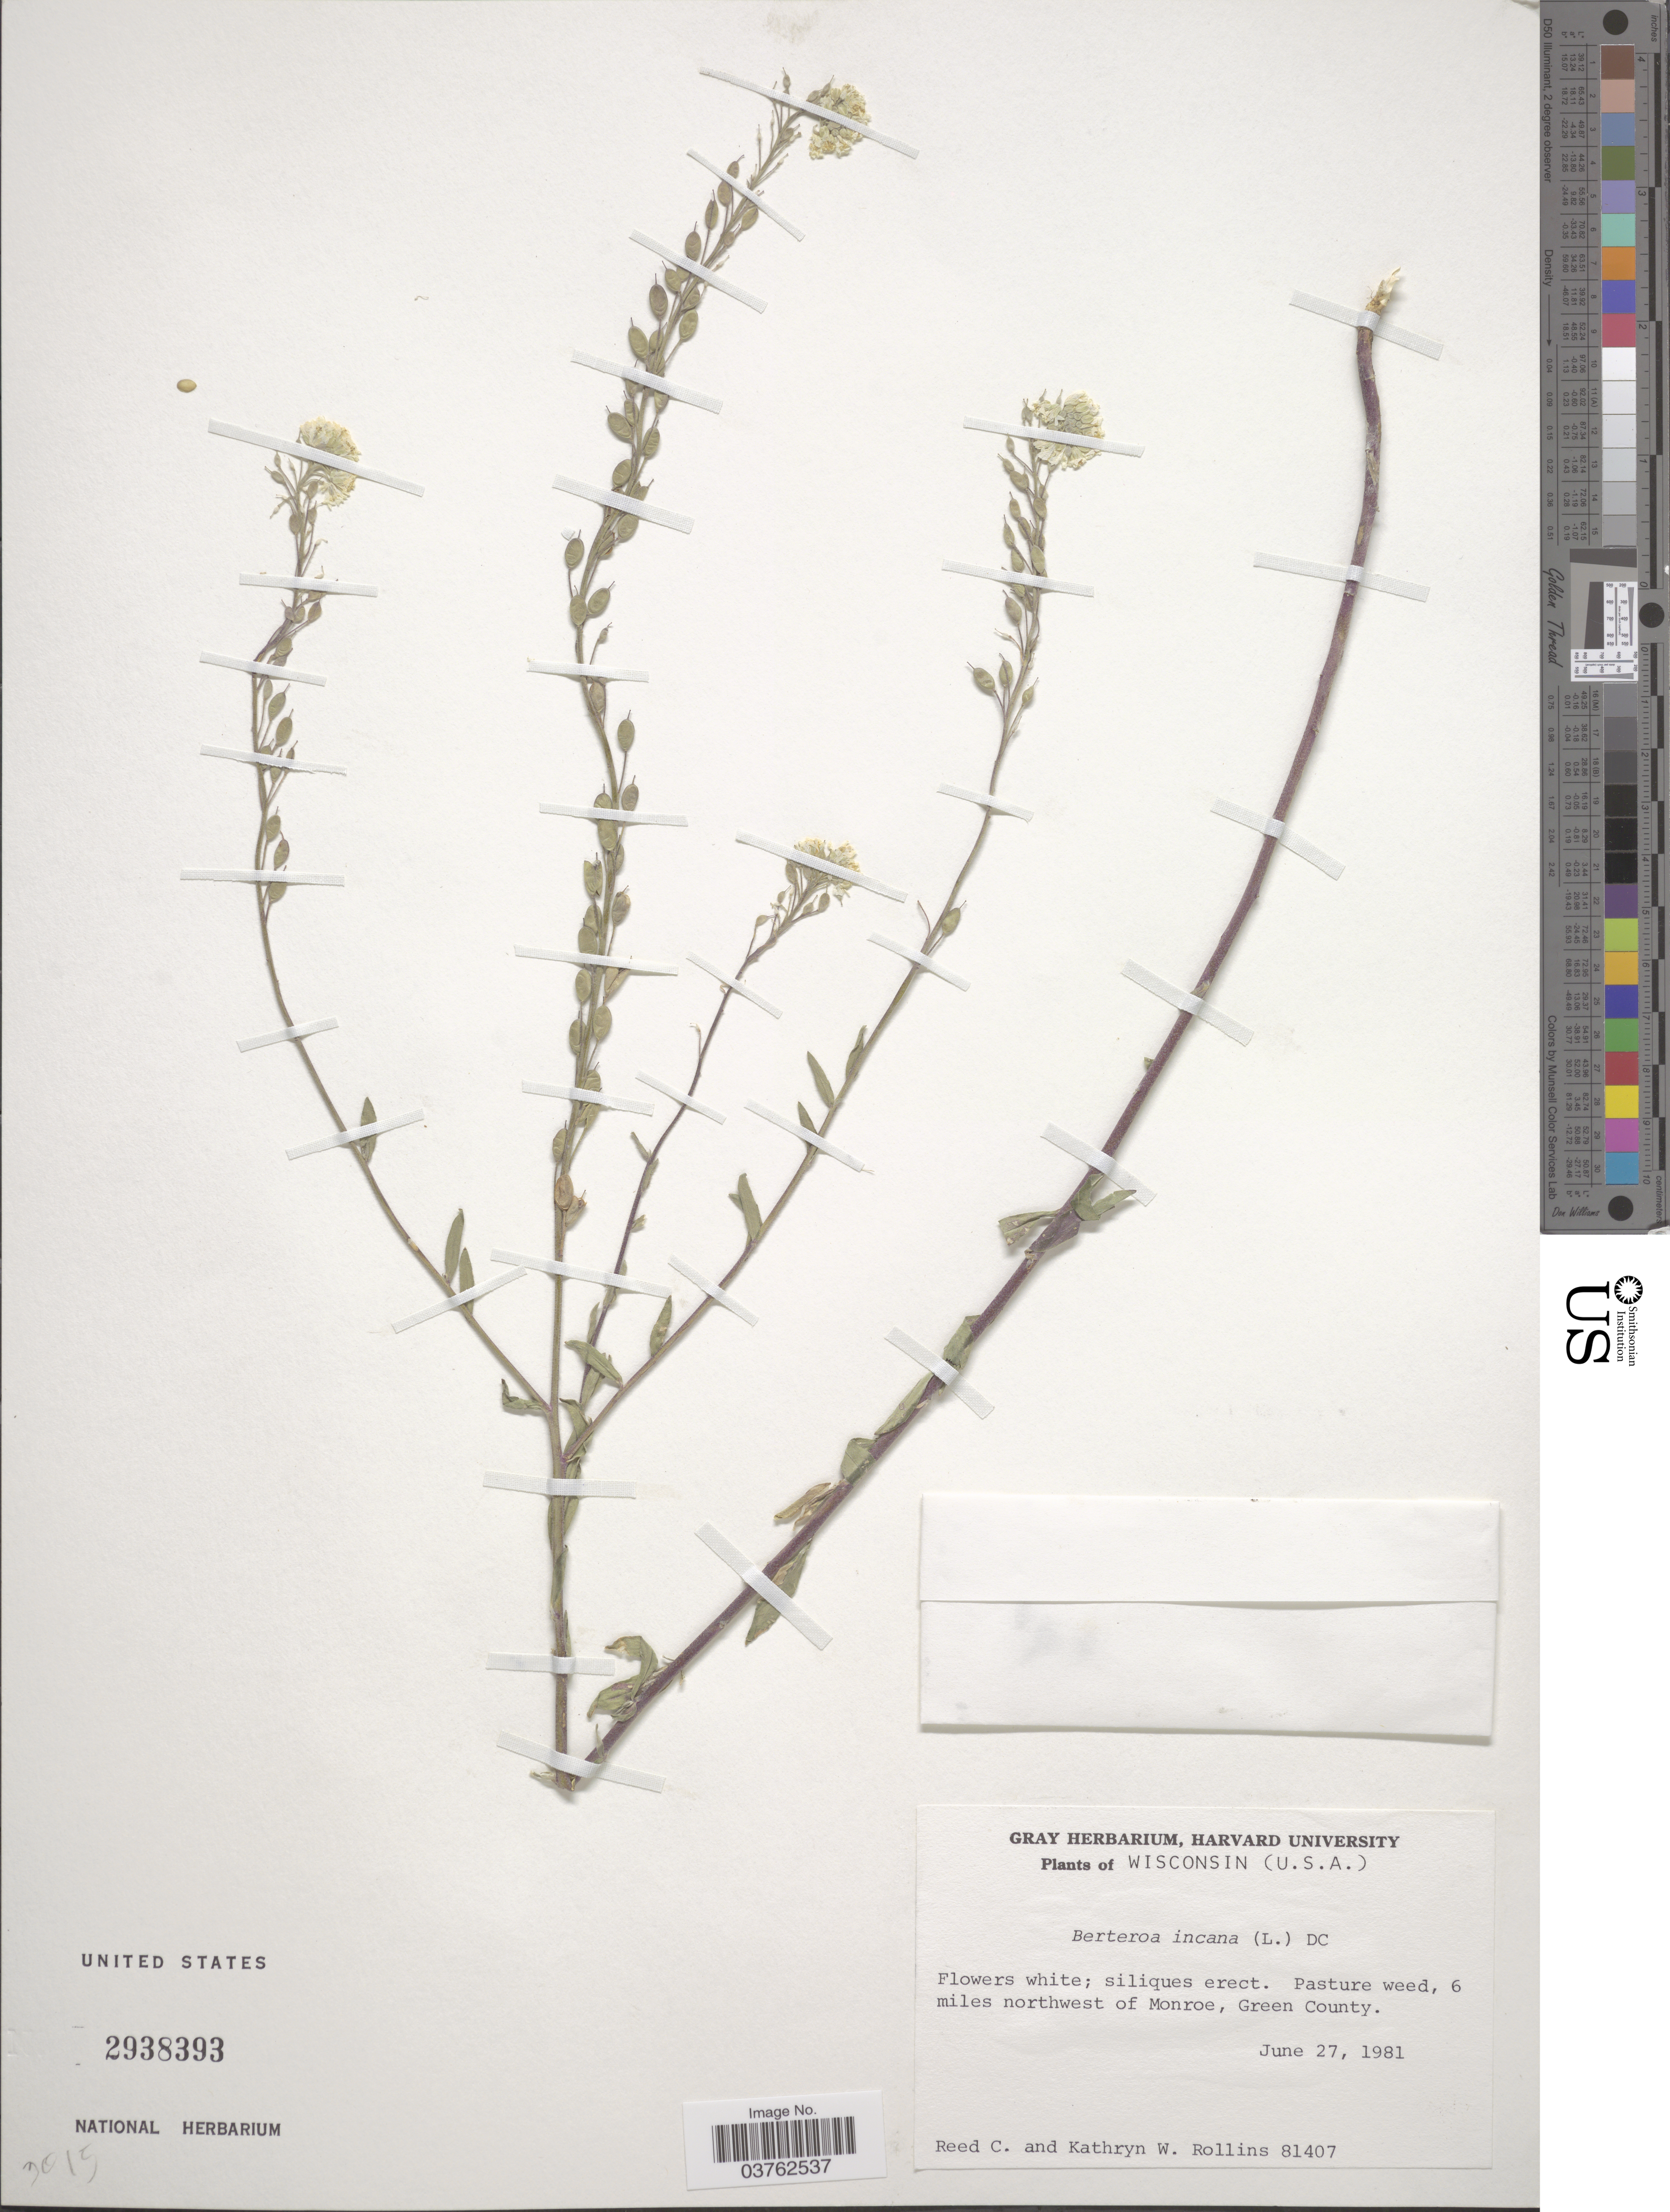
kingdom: Plantae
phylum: Tracheophyta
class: Magnoliopsida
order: Brassicales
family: Brassicaceae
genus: Berteroa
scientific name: Berteroa incana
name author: (L.) DC.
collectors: R. C. Rollins & K. W. Rollins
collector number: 81407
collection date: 1981-06-27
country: United States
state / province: Wisconsin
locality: Pasture weed, 6 miles northwest of Monroe, Green County.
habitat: pasture weed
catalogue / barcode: US 2938393